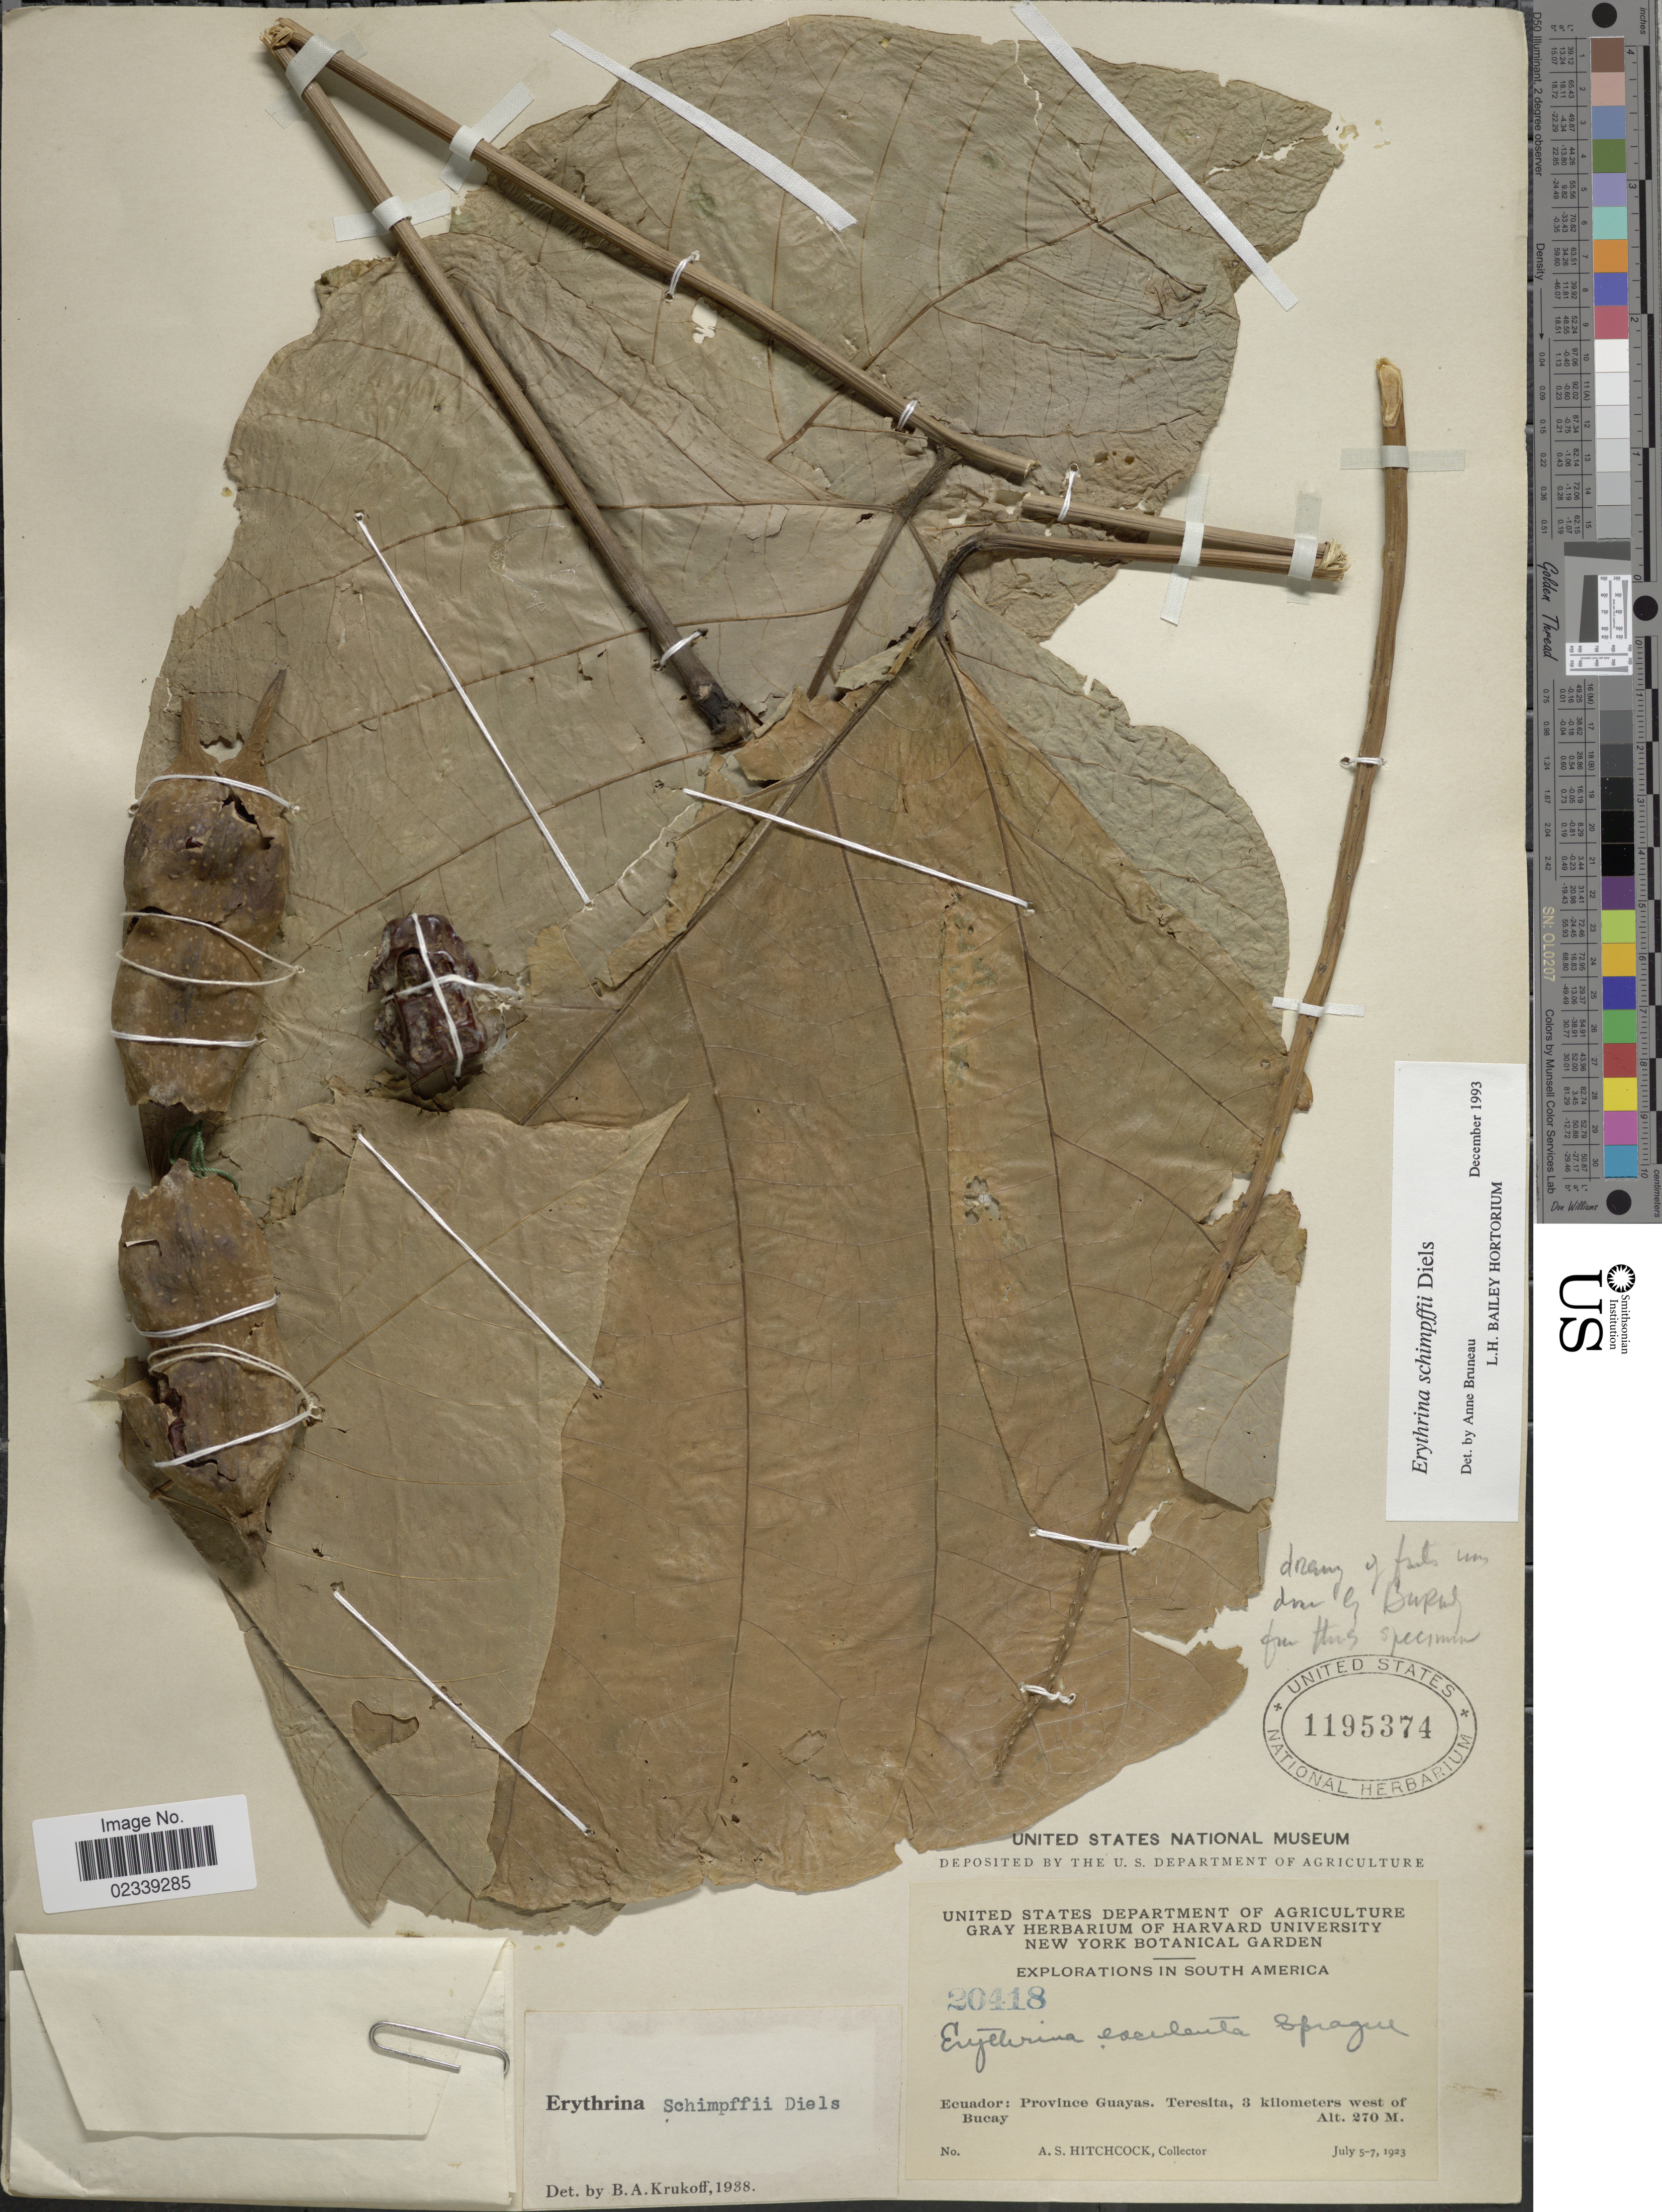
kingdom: Plantae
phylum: Tracheophyta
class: Magnoliopsida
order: Fabales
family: Fabaceae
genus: Erythrina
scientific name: Erythrina schimpfii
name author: Diels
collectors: A. S. Hitchcock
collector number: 20418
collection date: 1923-07-05/1923-07-07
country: Ecuador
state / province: Guayas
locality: Teresita, 3 kilometers west of Bucay.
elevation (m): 270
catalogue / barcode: US 1195374